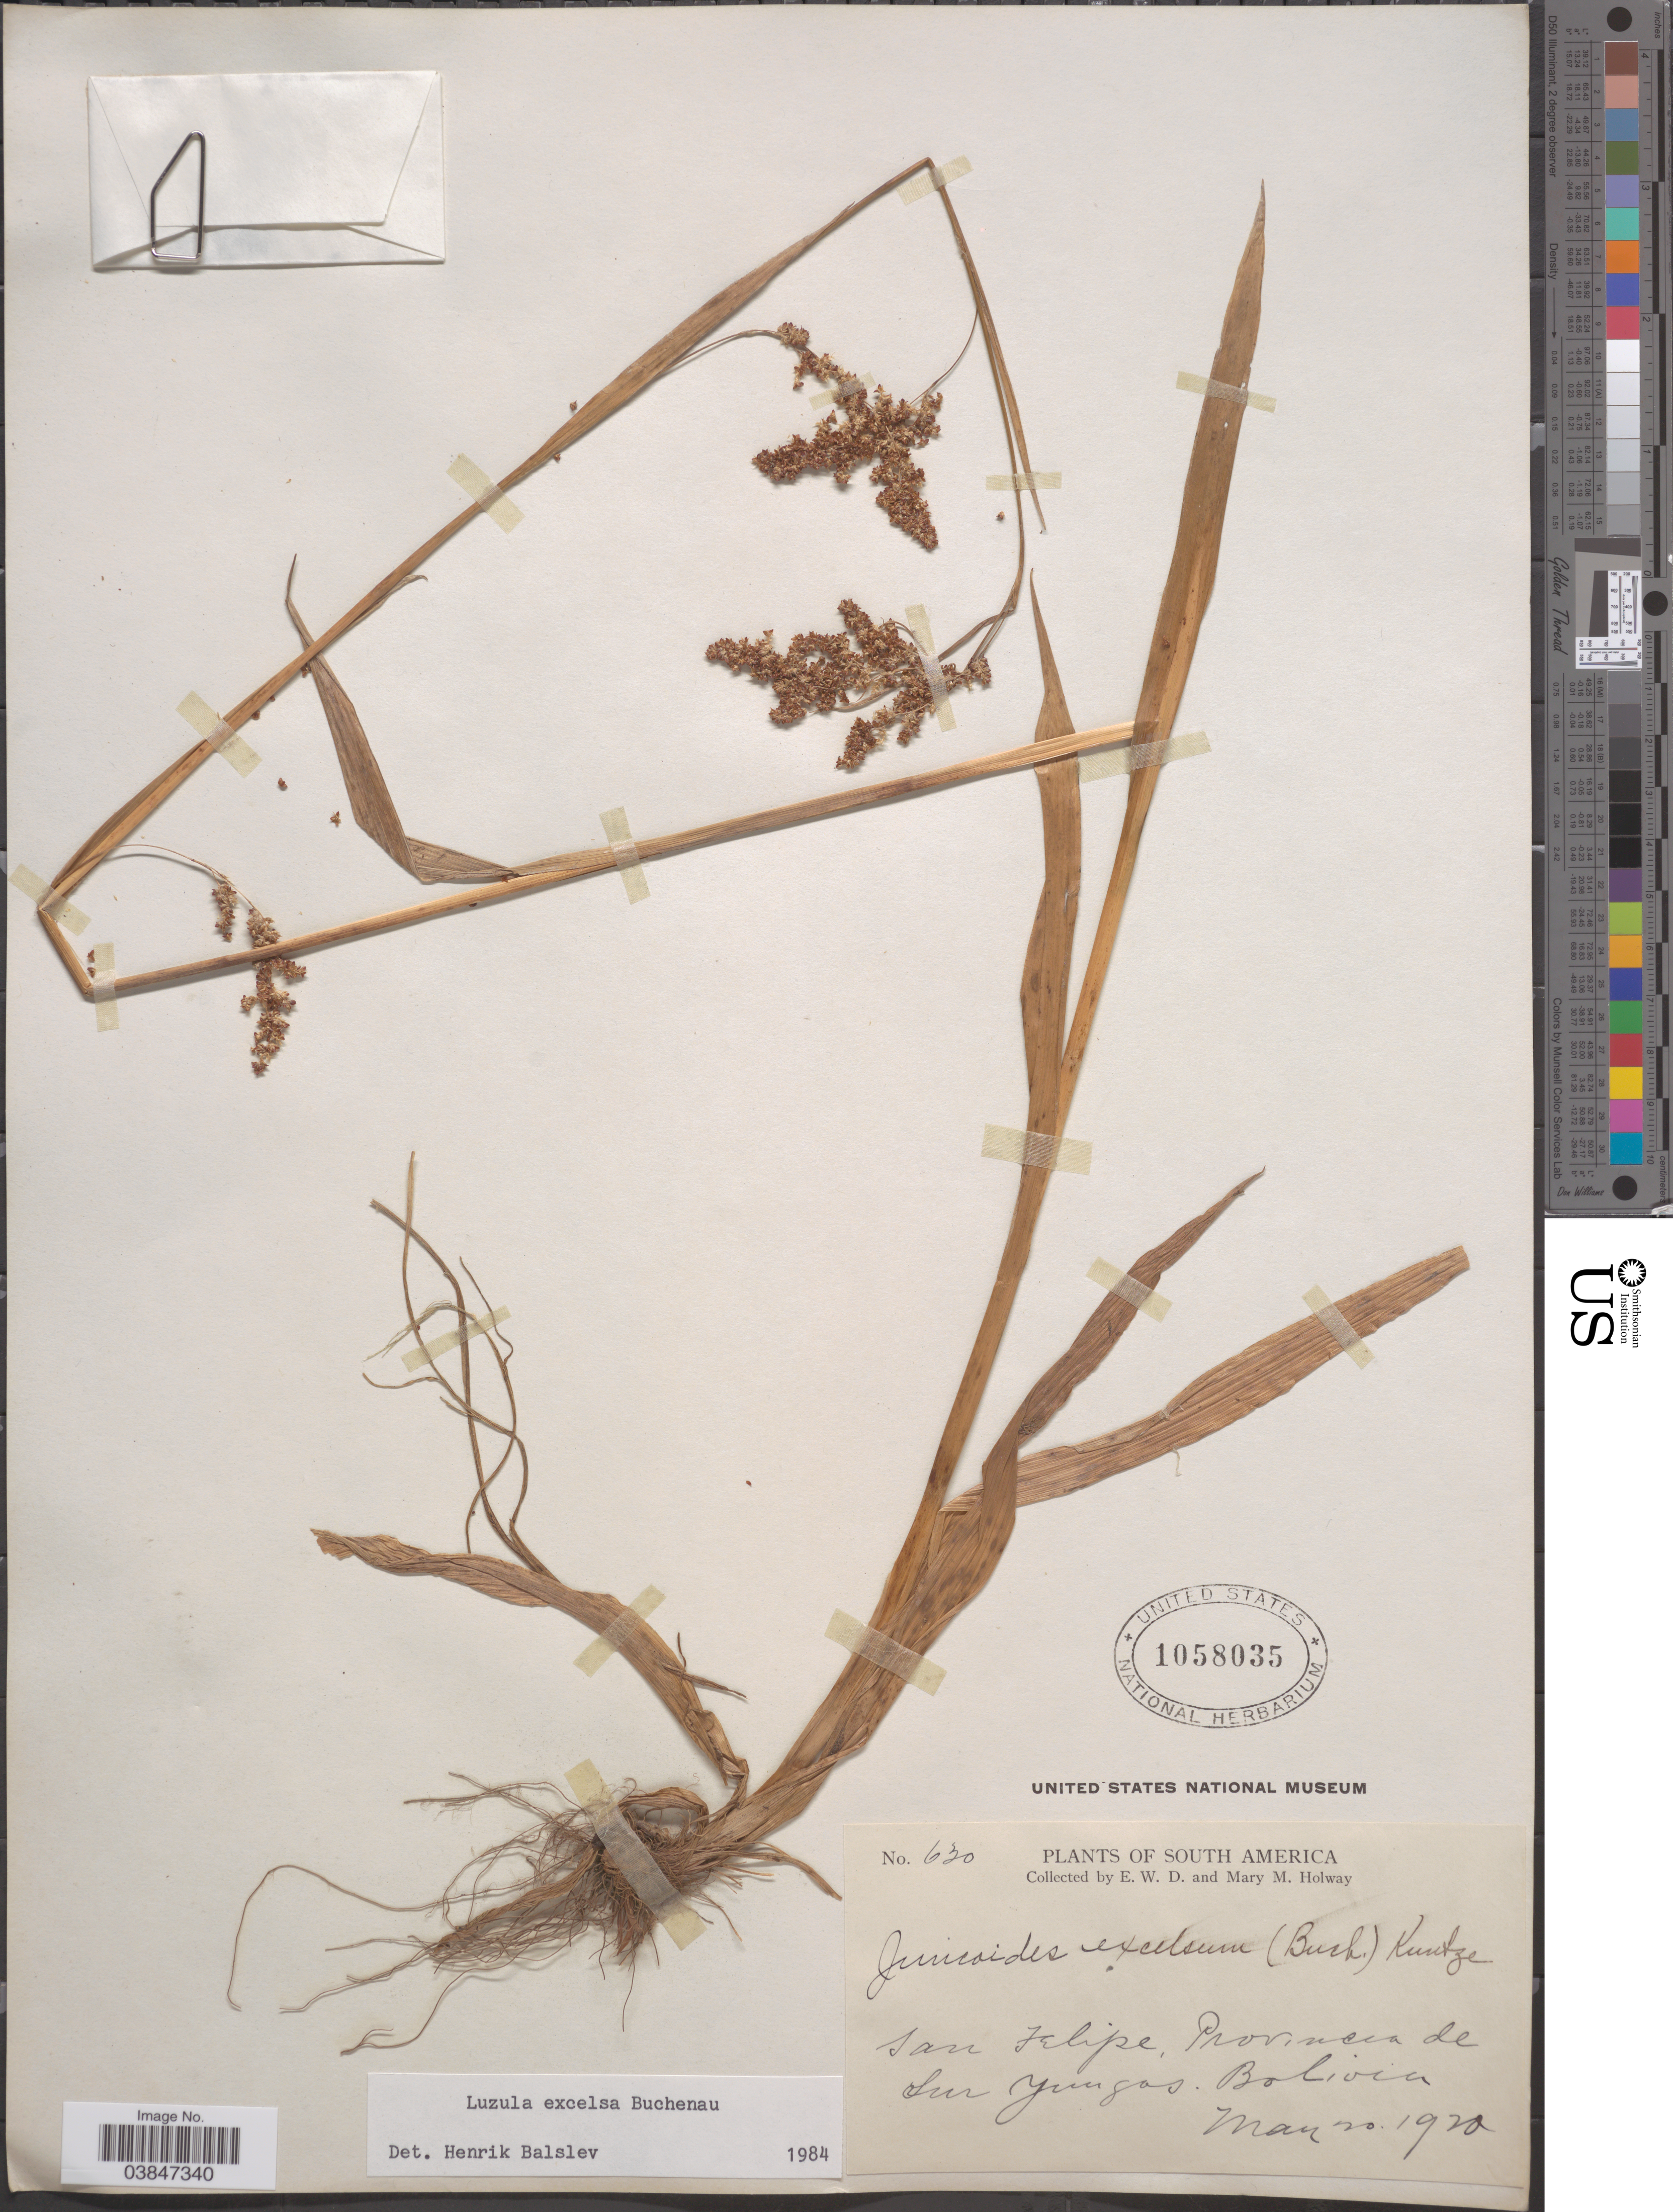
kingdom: Plantae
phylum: Tracheophyta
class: Liliopsida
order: Poales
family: Juncaceae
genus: Luzula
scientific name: Luzula excelsa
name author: Buchenau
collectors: E. W. D. Holway & M. M. Holway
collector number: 630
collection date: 1920-03-20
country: Bolivia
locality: San Felipe, Provincia de Sur Yungas.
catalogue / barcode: US 1058035